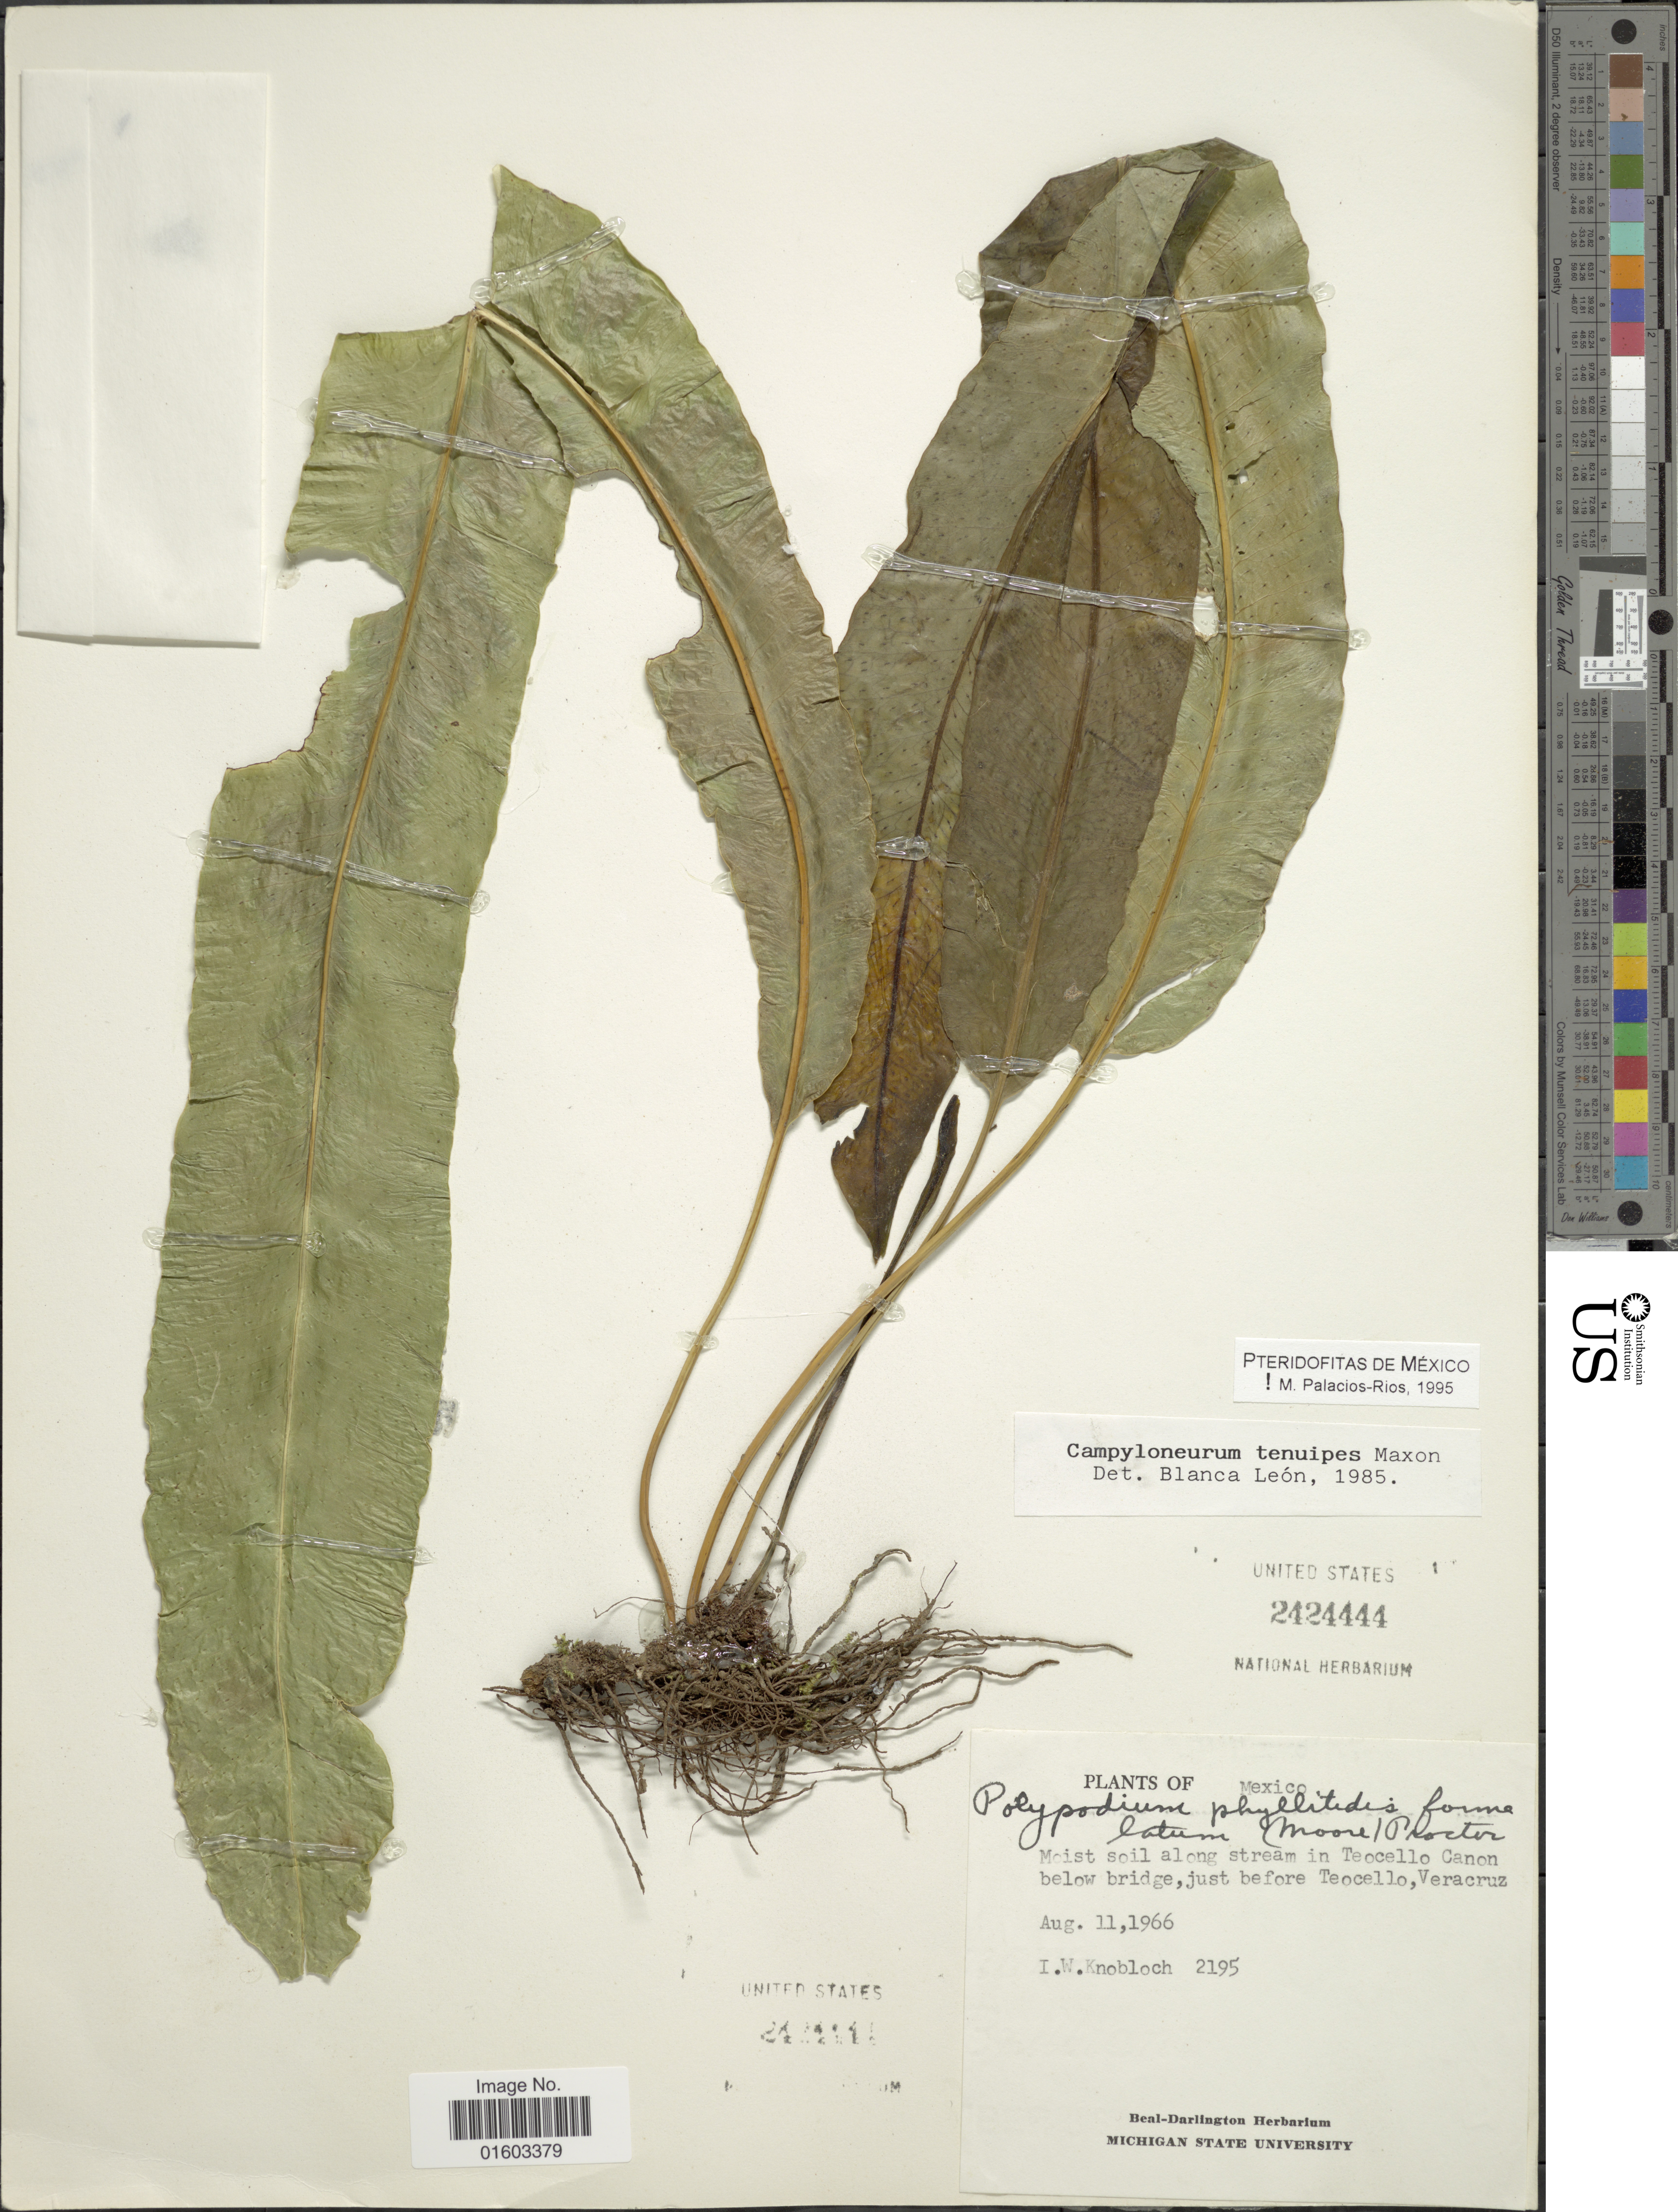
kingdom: Plantae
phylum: Tracheophyta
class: Polypodiopsida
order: Polypodiales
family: Polypodiaceae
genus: Campyloneurum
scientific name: Campyloneurum tenuipes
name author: Maxon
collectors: I. W. Knobloch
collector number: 2195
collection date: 1966-08-11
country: Mexico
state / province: Veracruz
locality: Moist soil along stream in Teocello Canon below bridge, just before Teocello, Veracruz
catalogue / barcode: US 2424444